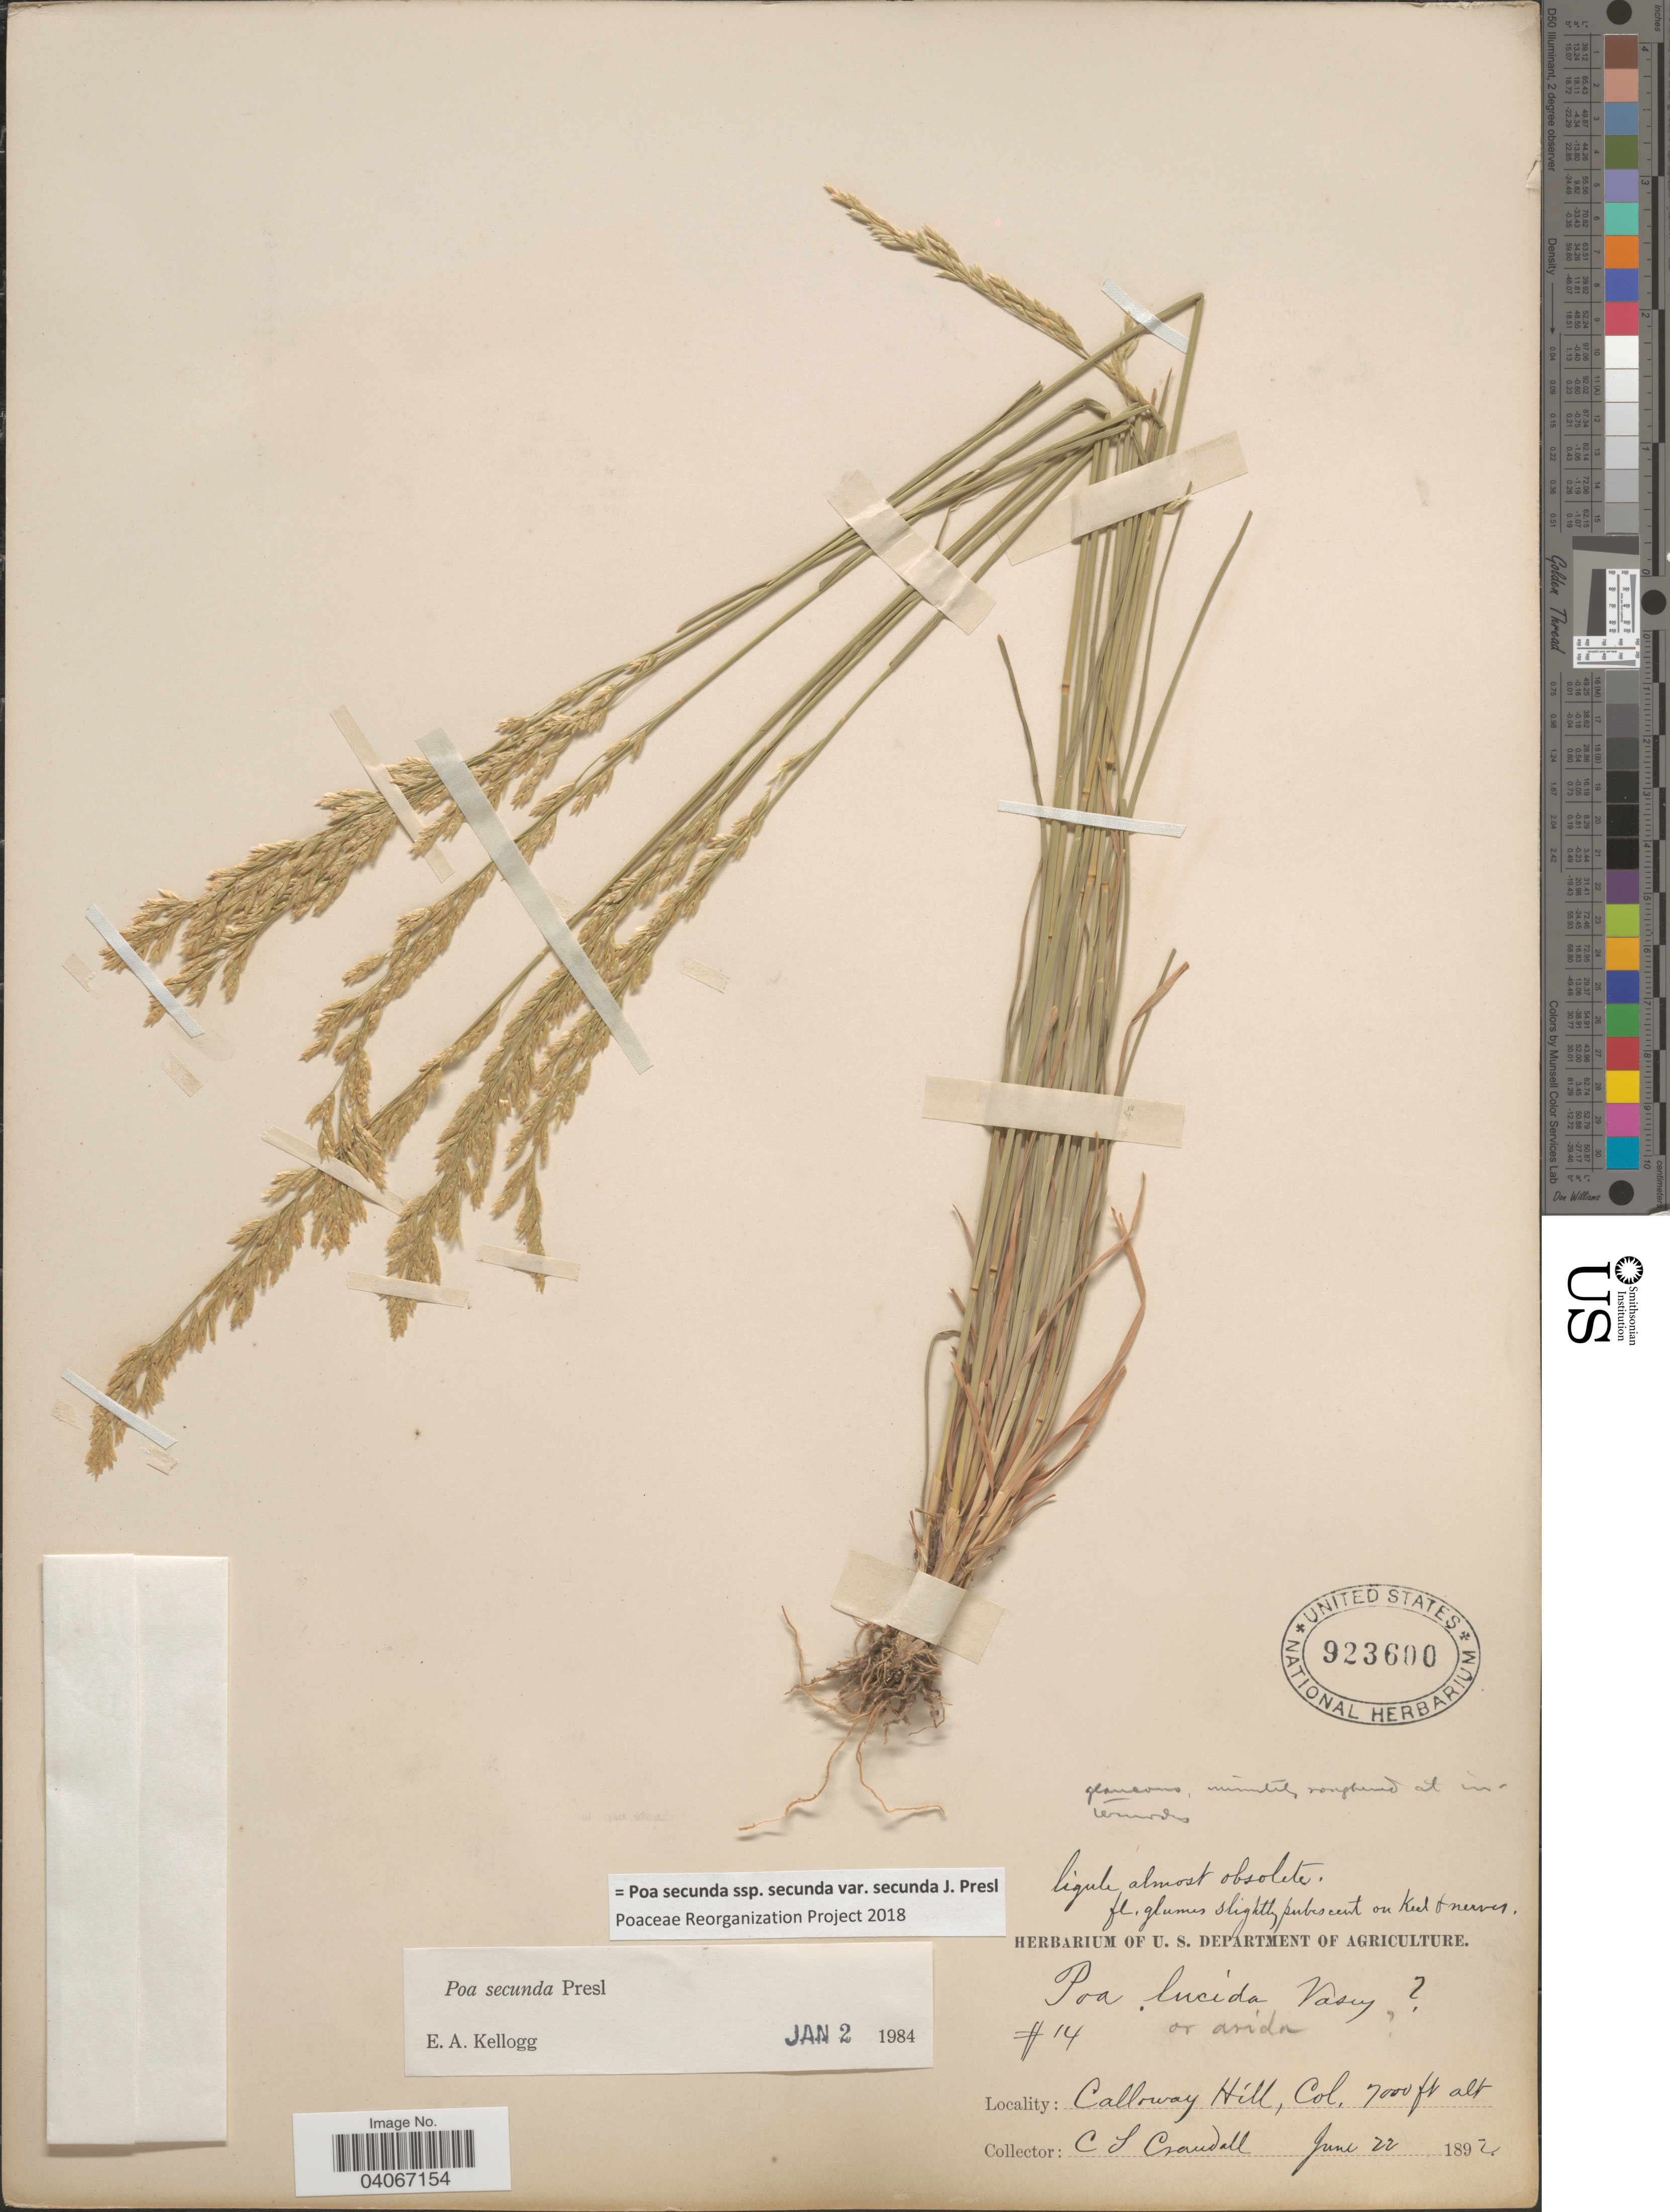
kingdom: Plantae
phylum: Tracheophyta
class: Liliopsida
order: Poales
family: Poaceae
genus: Poa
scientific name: Poa secunda subsp. secunda var. secunda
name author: J. Presl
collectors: C. Crandall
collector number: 14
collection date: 1892-06-22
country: United States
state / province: Colorado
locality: Calloway Hill.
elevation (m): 2134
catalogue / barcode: US 923600